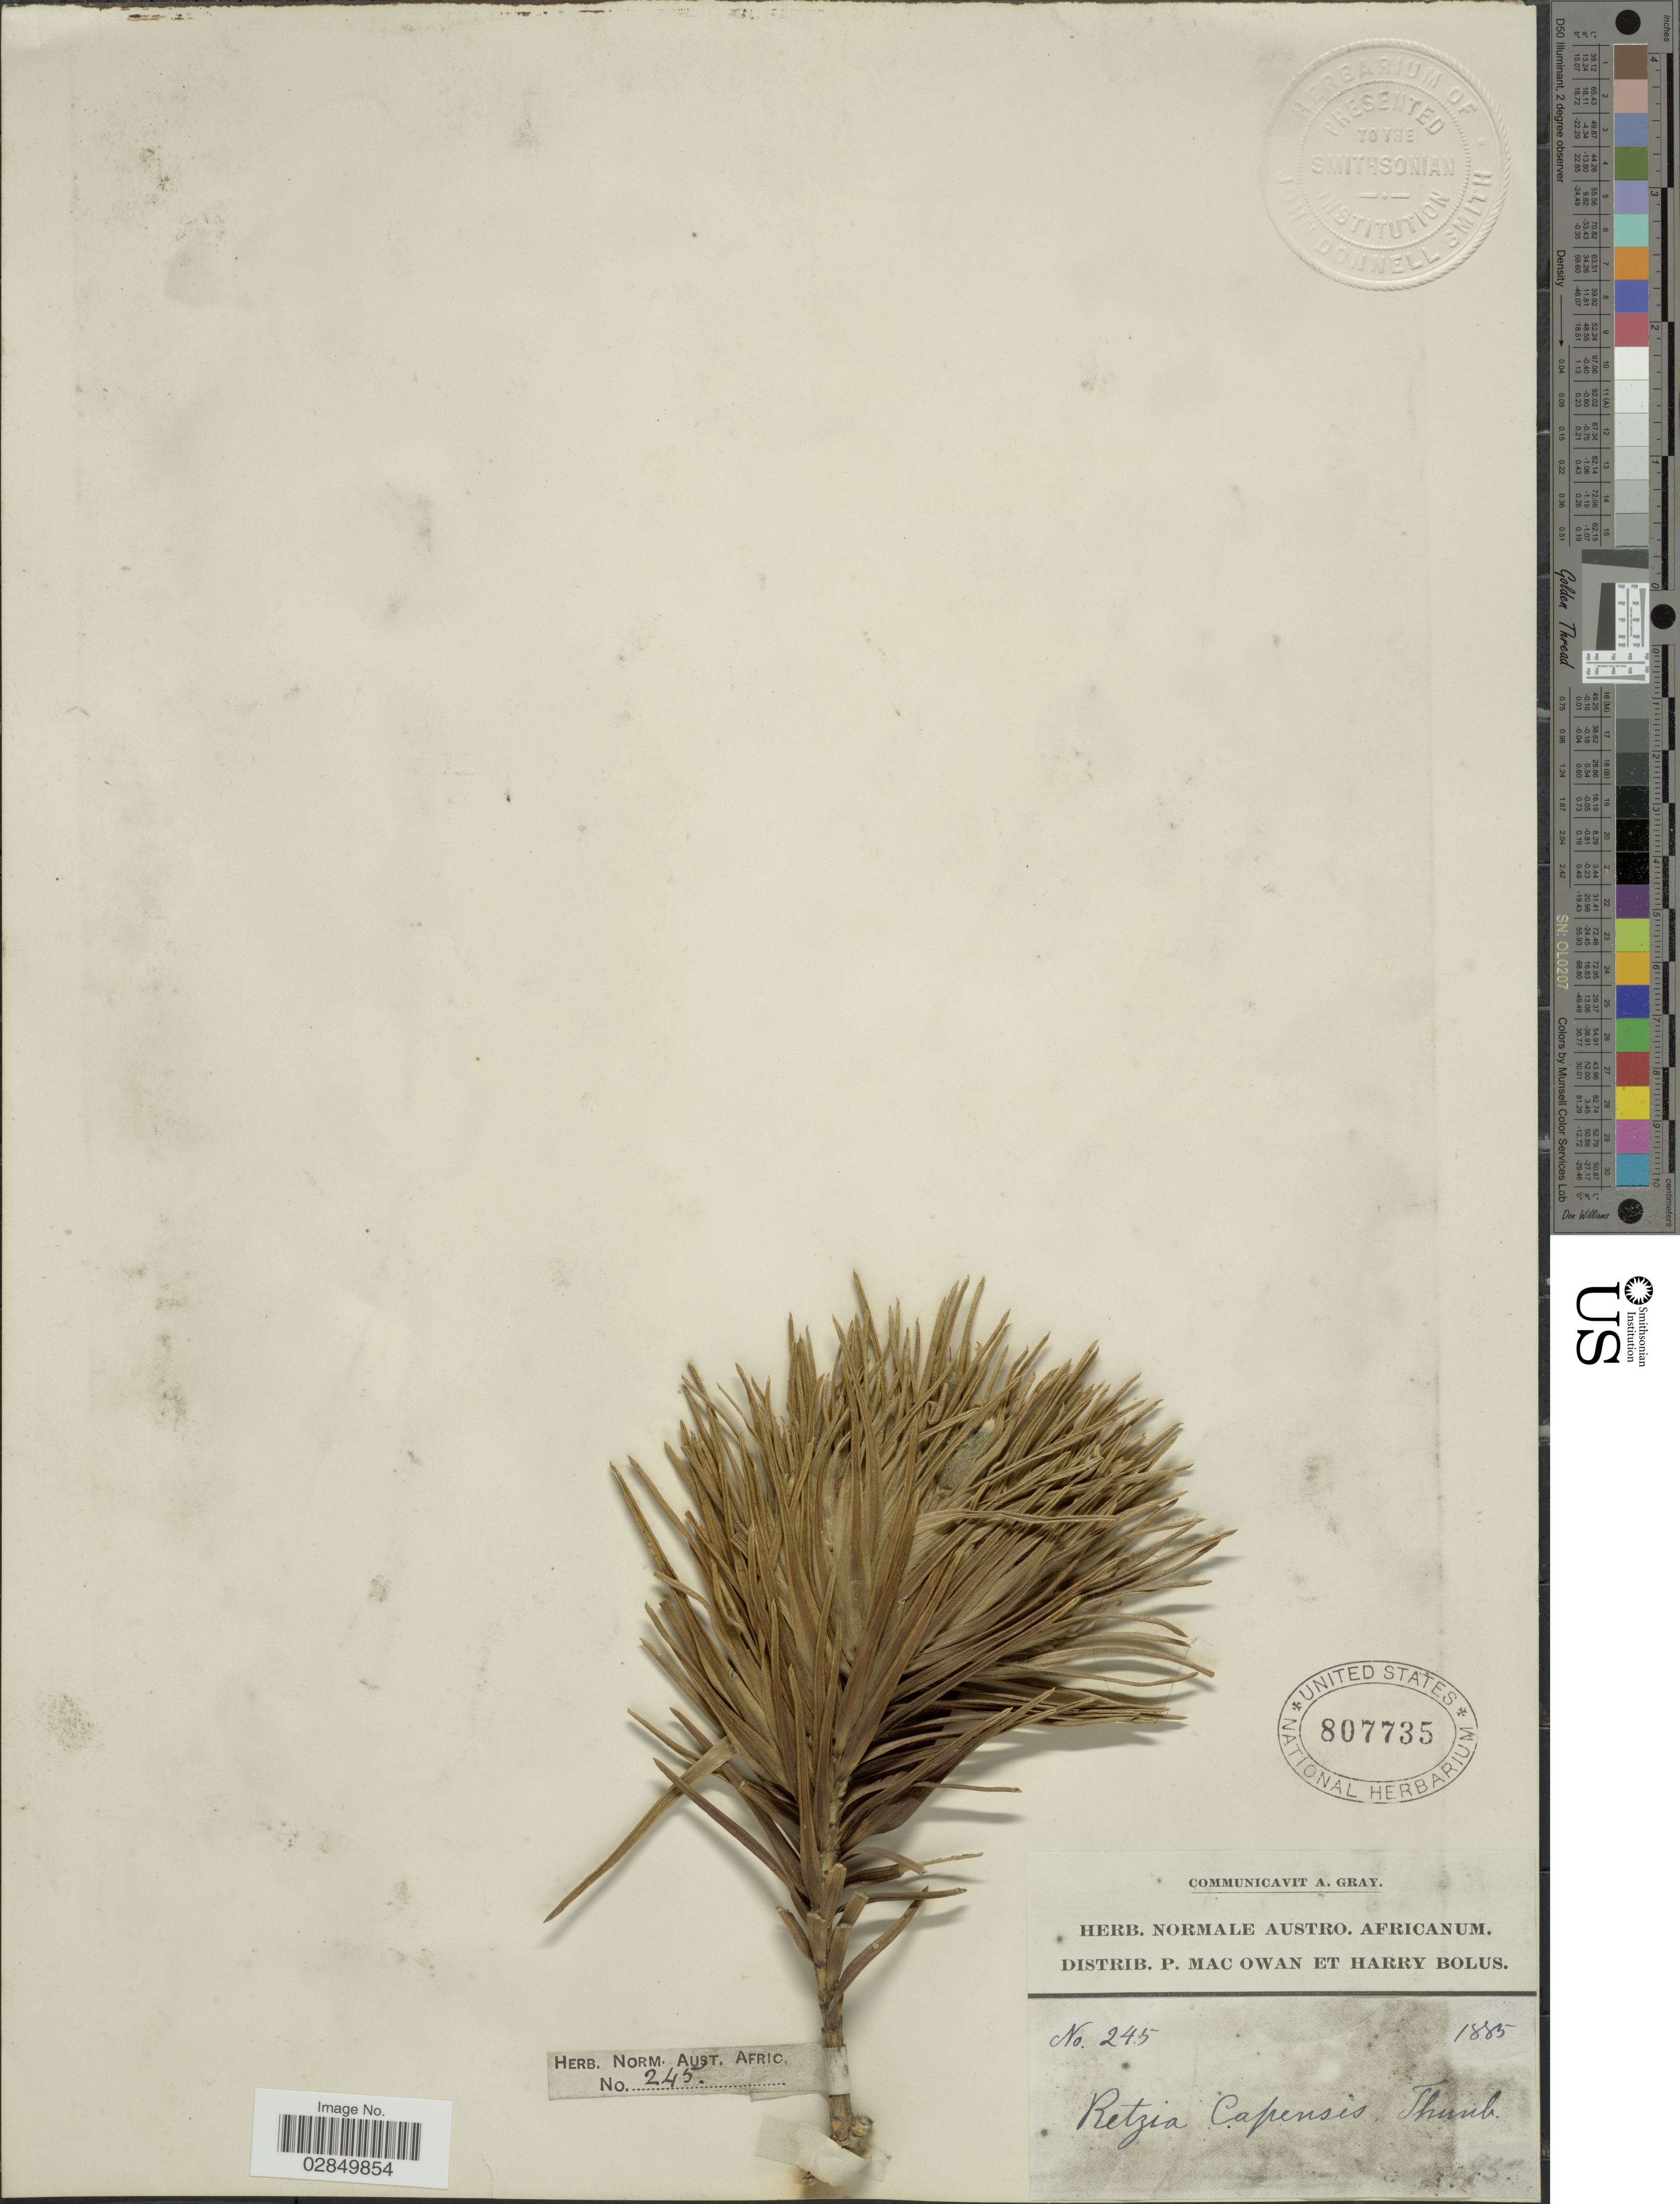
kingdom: Plantae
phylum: Tracheophyta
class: Magnoliopsida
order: Lamiales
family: Stilbaceae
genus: Retzia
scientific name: Retzia capensis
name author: Thunb.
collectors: ex herb. Normale Austr. Afr.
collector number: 245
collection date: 1885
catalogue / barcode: US 807735